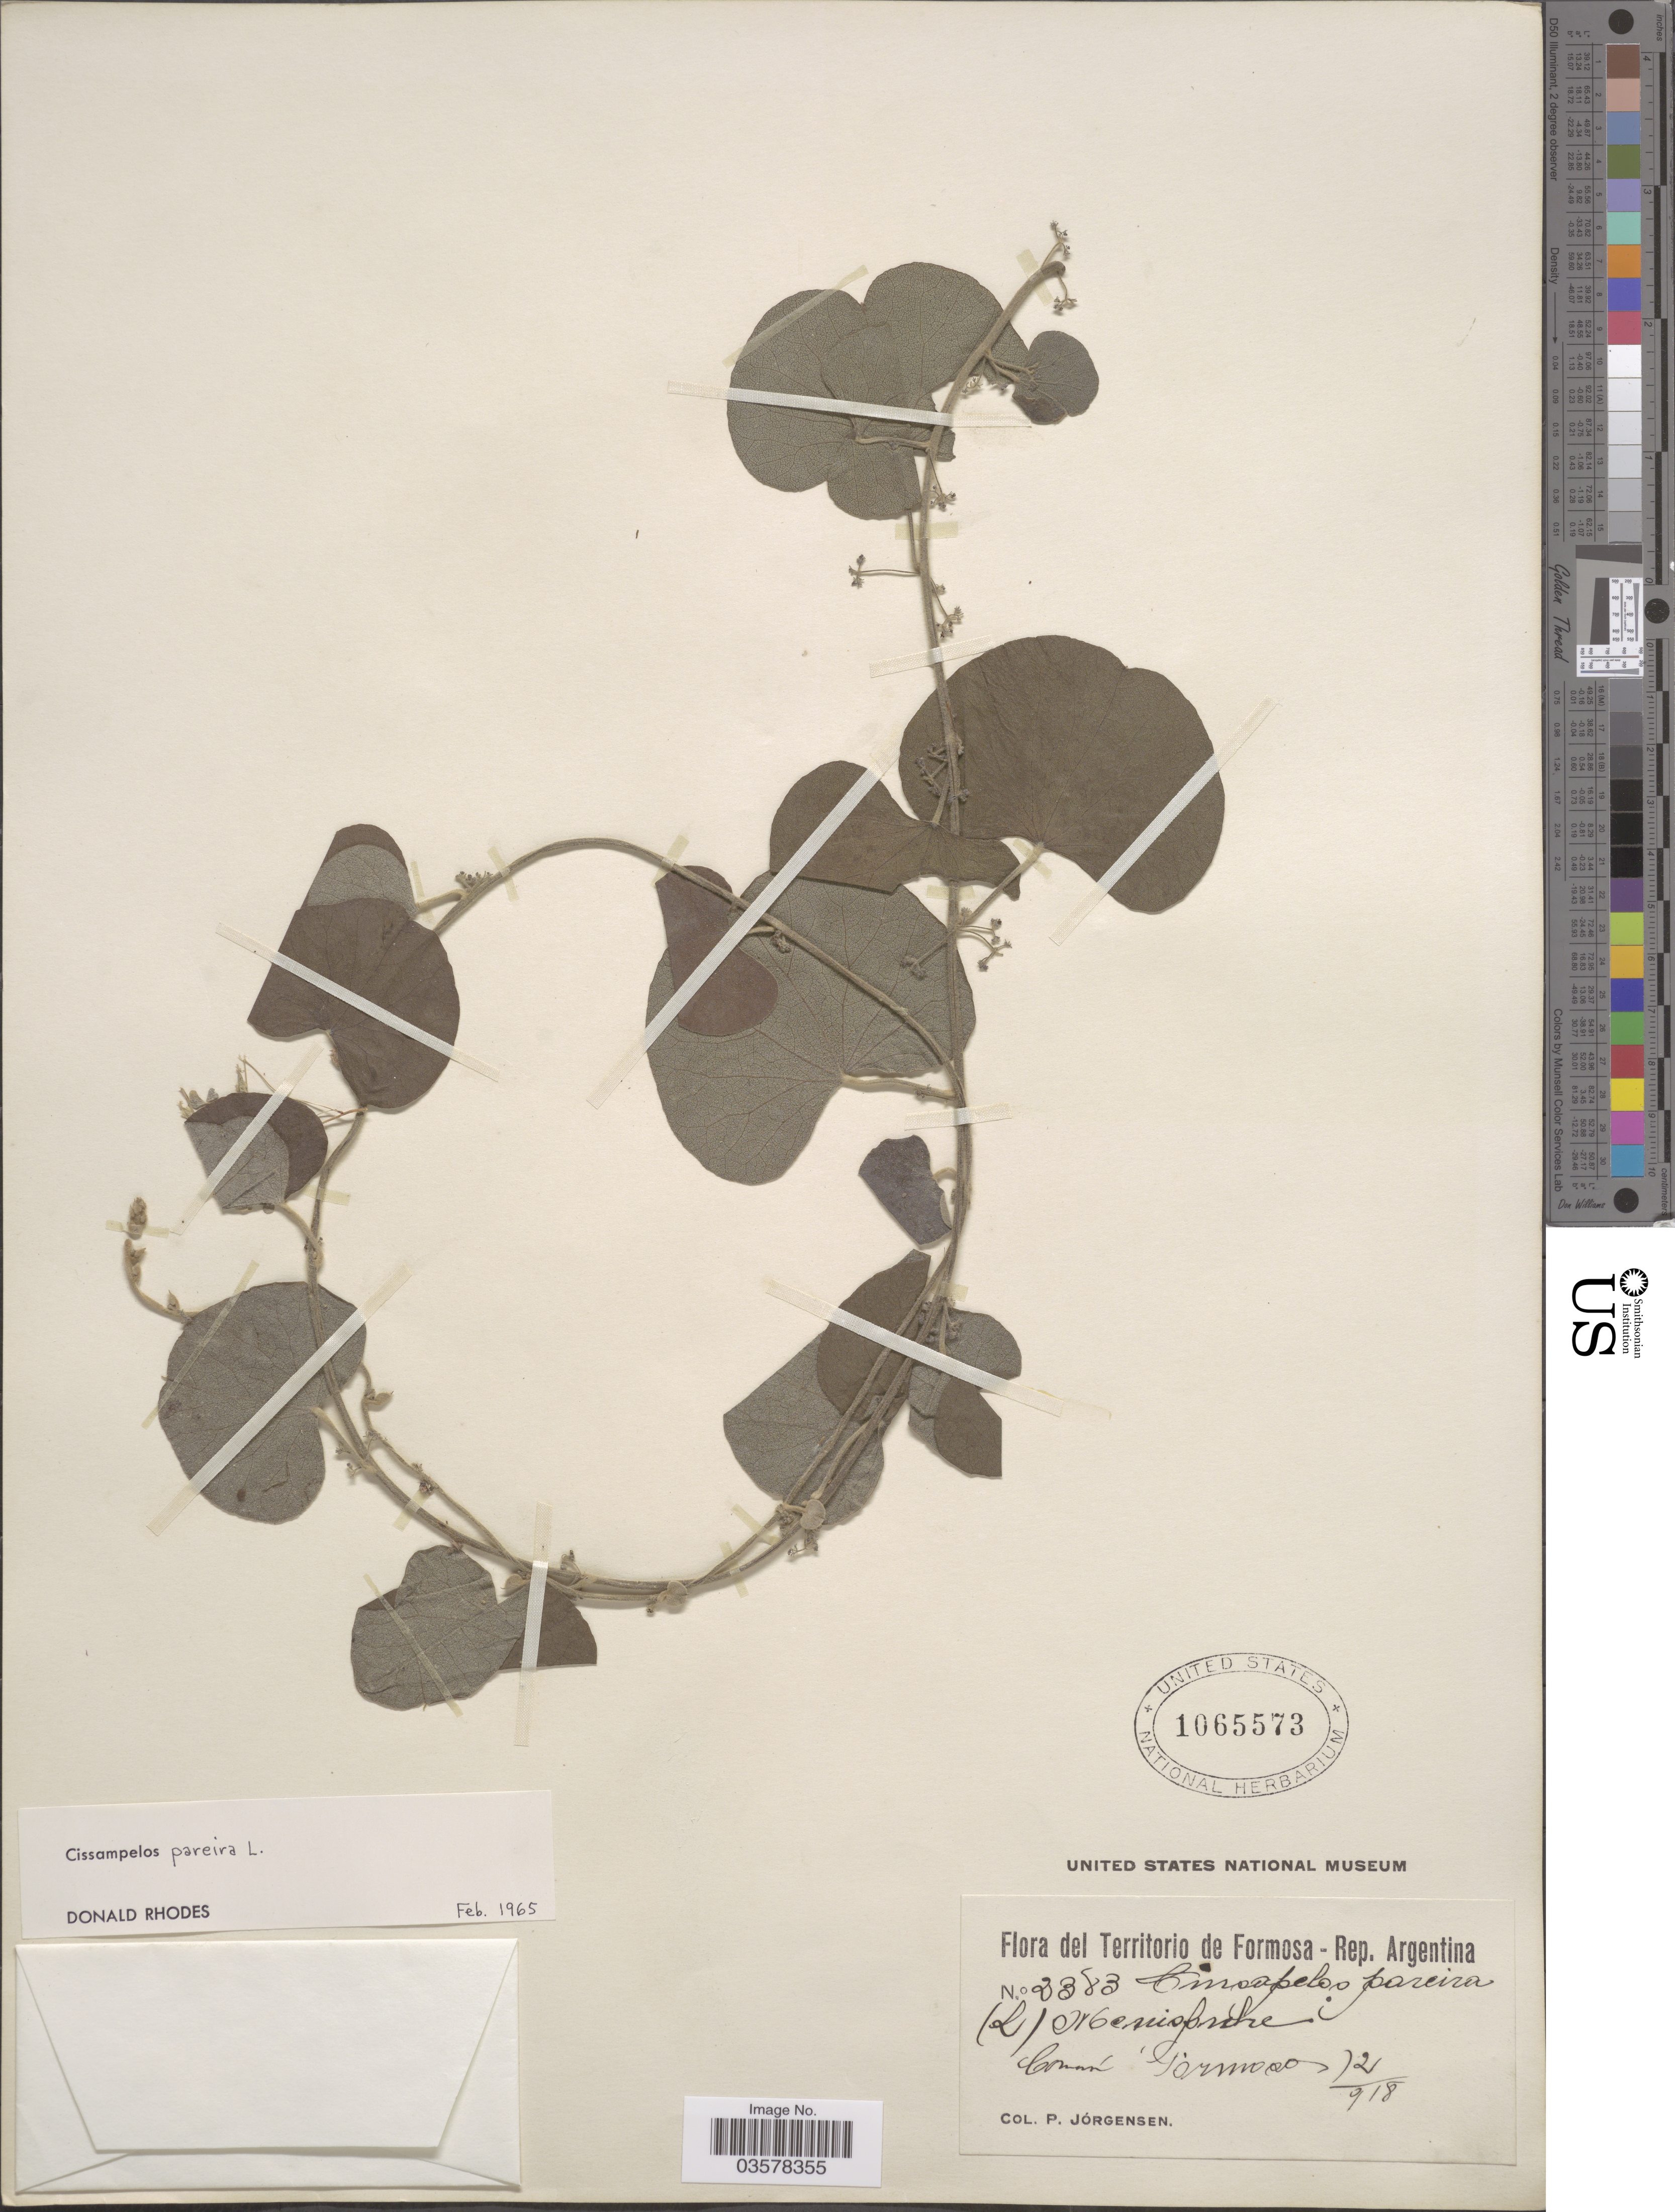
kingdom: Plantae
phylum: Tracheophyta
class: Magnoliopsida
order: Ranunculales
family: Menispermaceae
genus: Cissampelos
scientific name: Cissampelos pareira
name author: L.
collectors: P. Jörgensen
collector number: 2383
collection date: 1918-12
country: Argentina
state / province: Formosa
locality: Territorio de Formosa. Comun Formosa.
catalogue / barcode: US 1065573